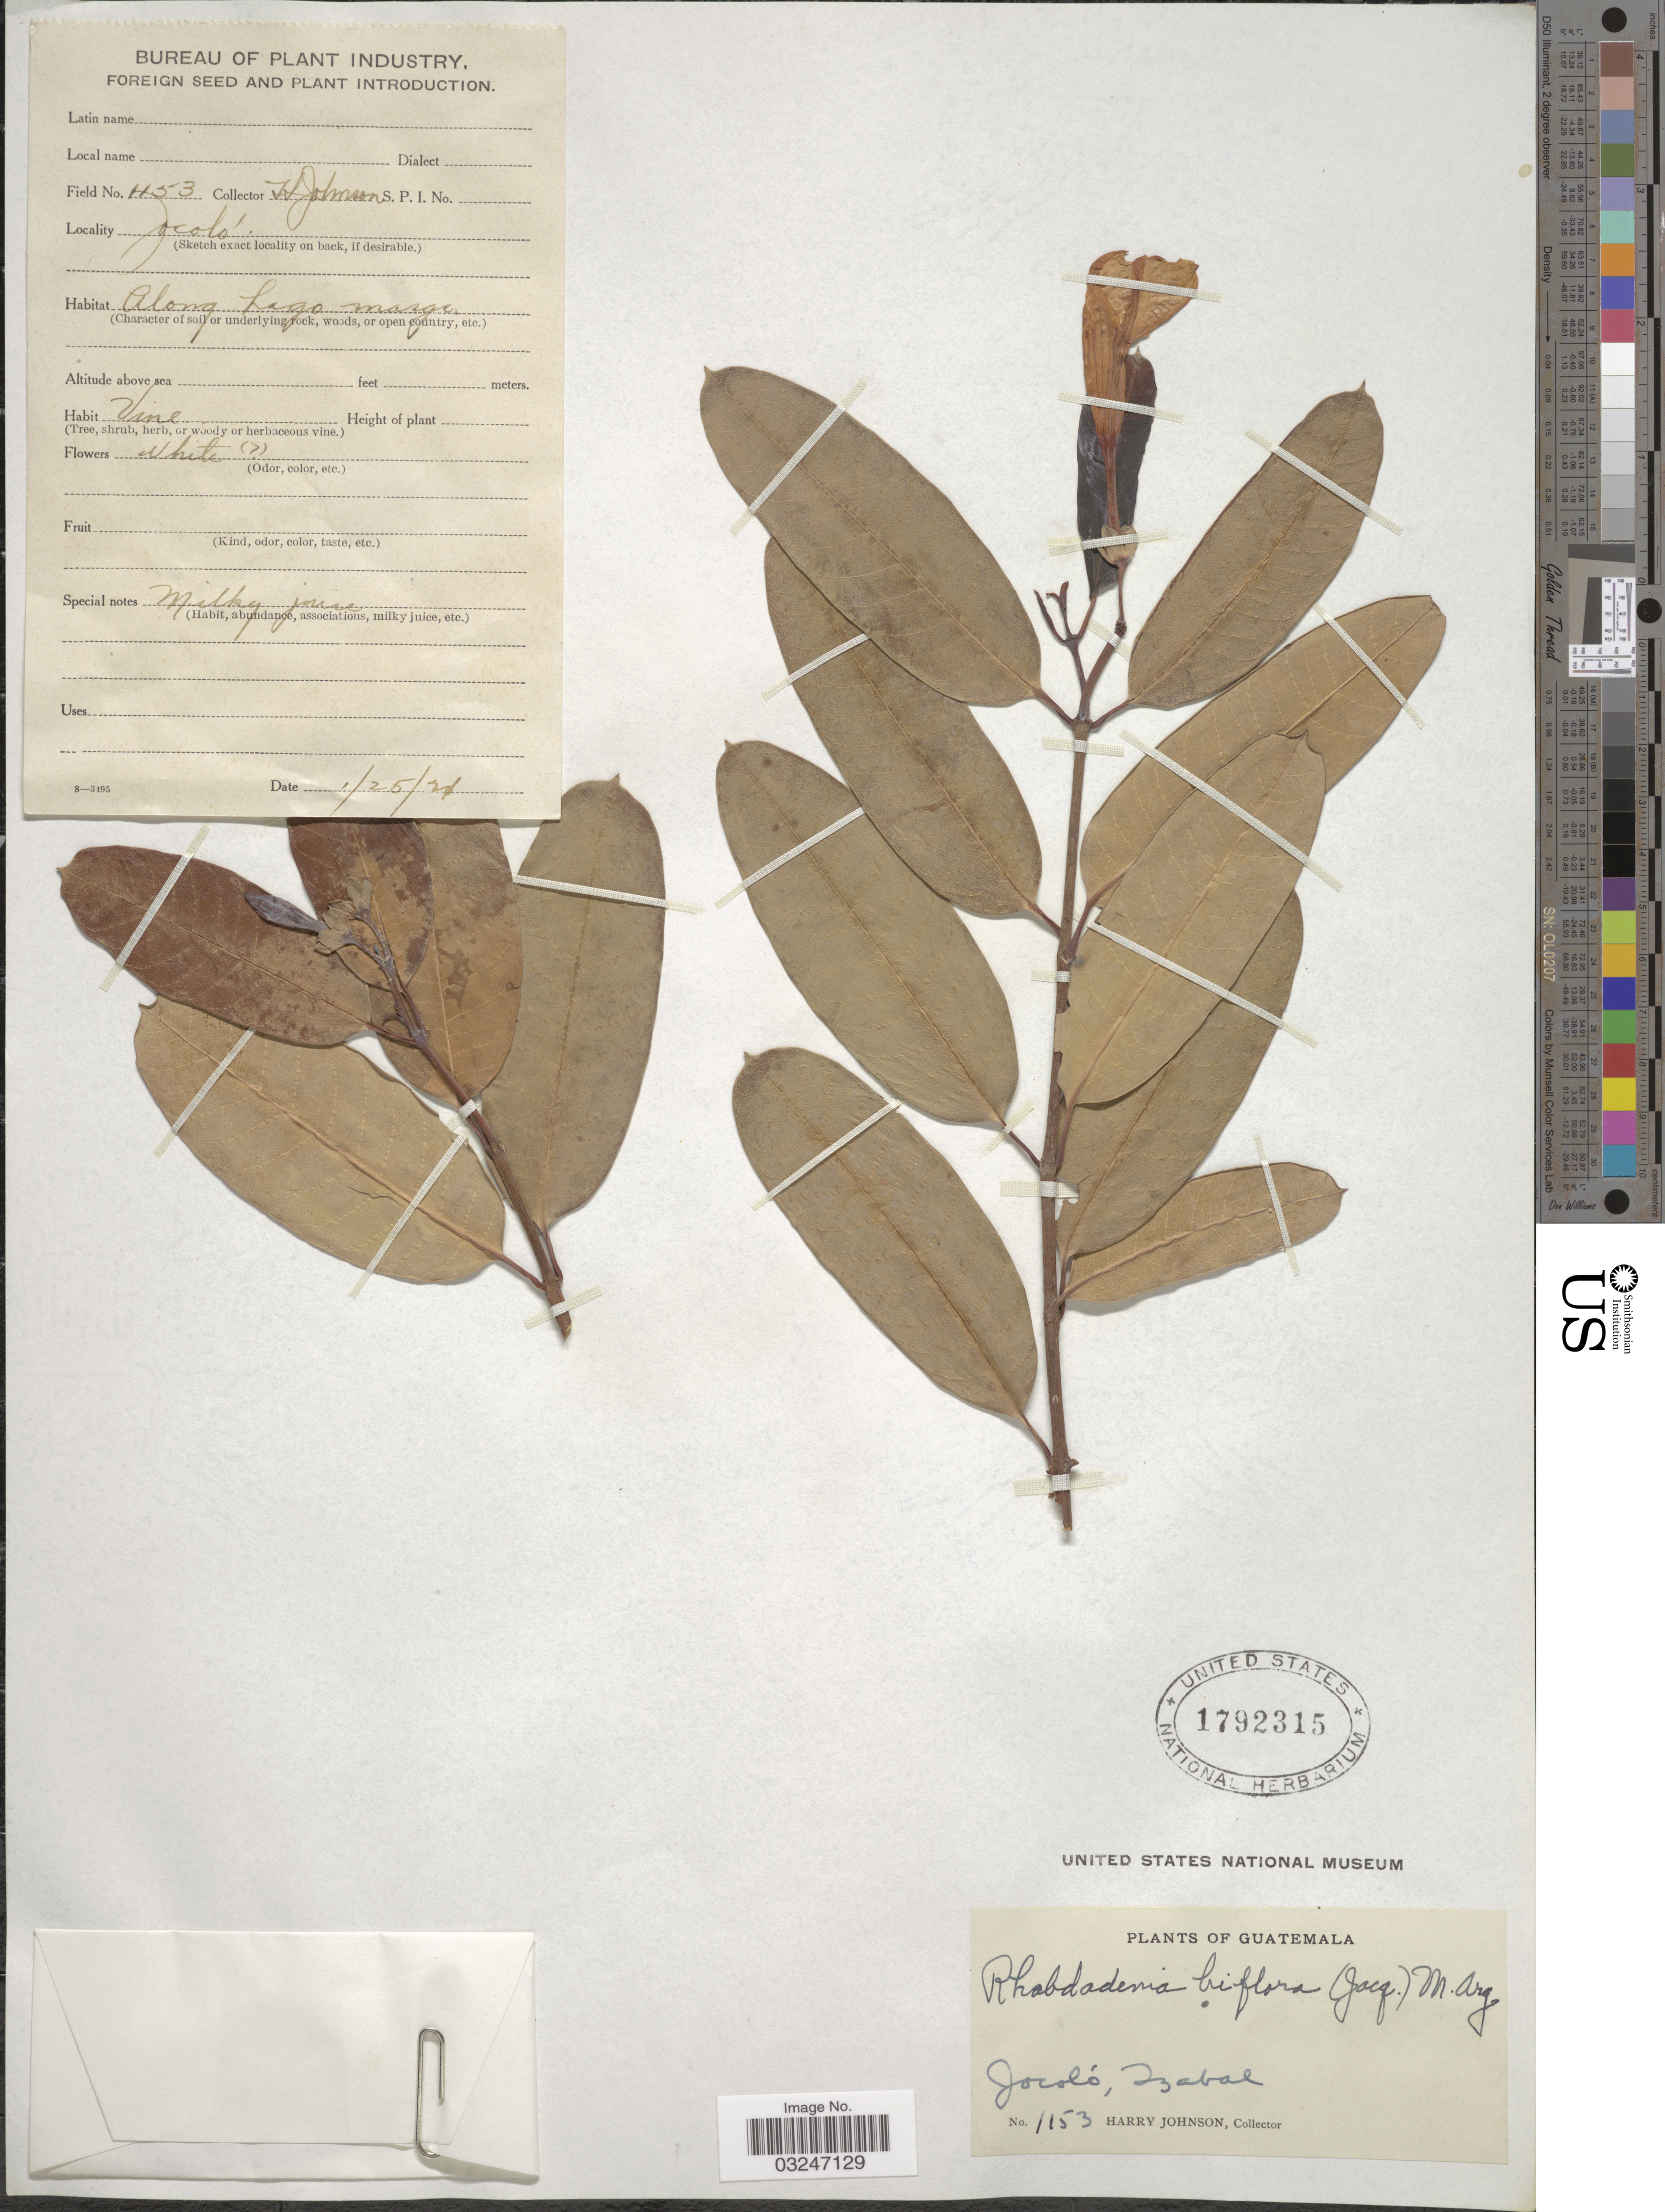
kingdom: Plantae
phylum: Tracheophyta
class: Magnoliopsida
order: Gentianales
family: Apocynaceae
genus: Rhabdadenia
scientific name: Rhabdadenia biflora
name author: (Jacq.) Müll. Arg.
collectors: H. Johnson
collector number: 1153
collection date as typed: Transcribed d/m/y: 25/1/21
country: Guatemala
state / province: Izabal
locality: Jocoló.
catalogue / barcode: US 1792315